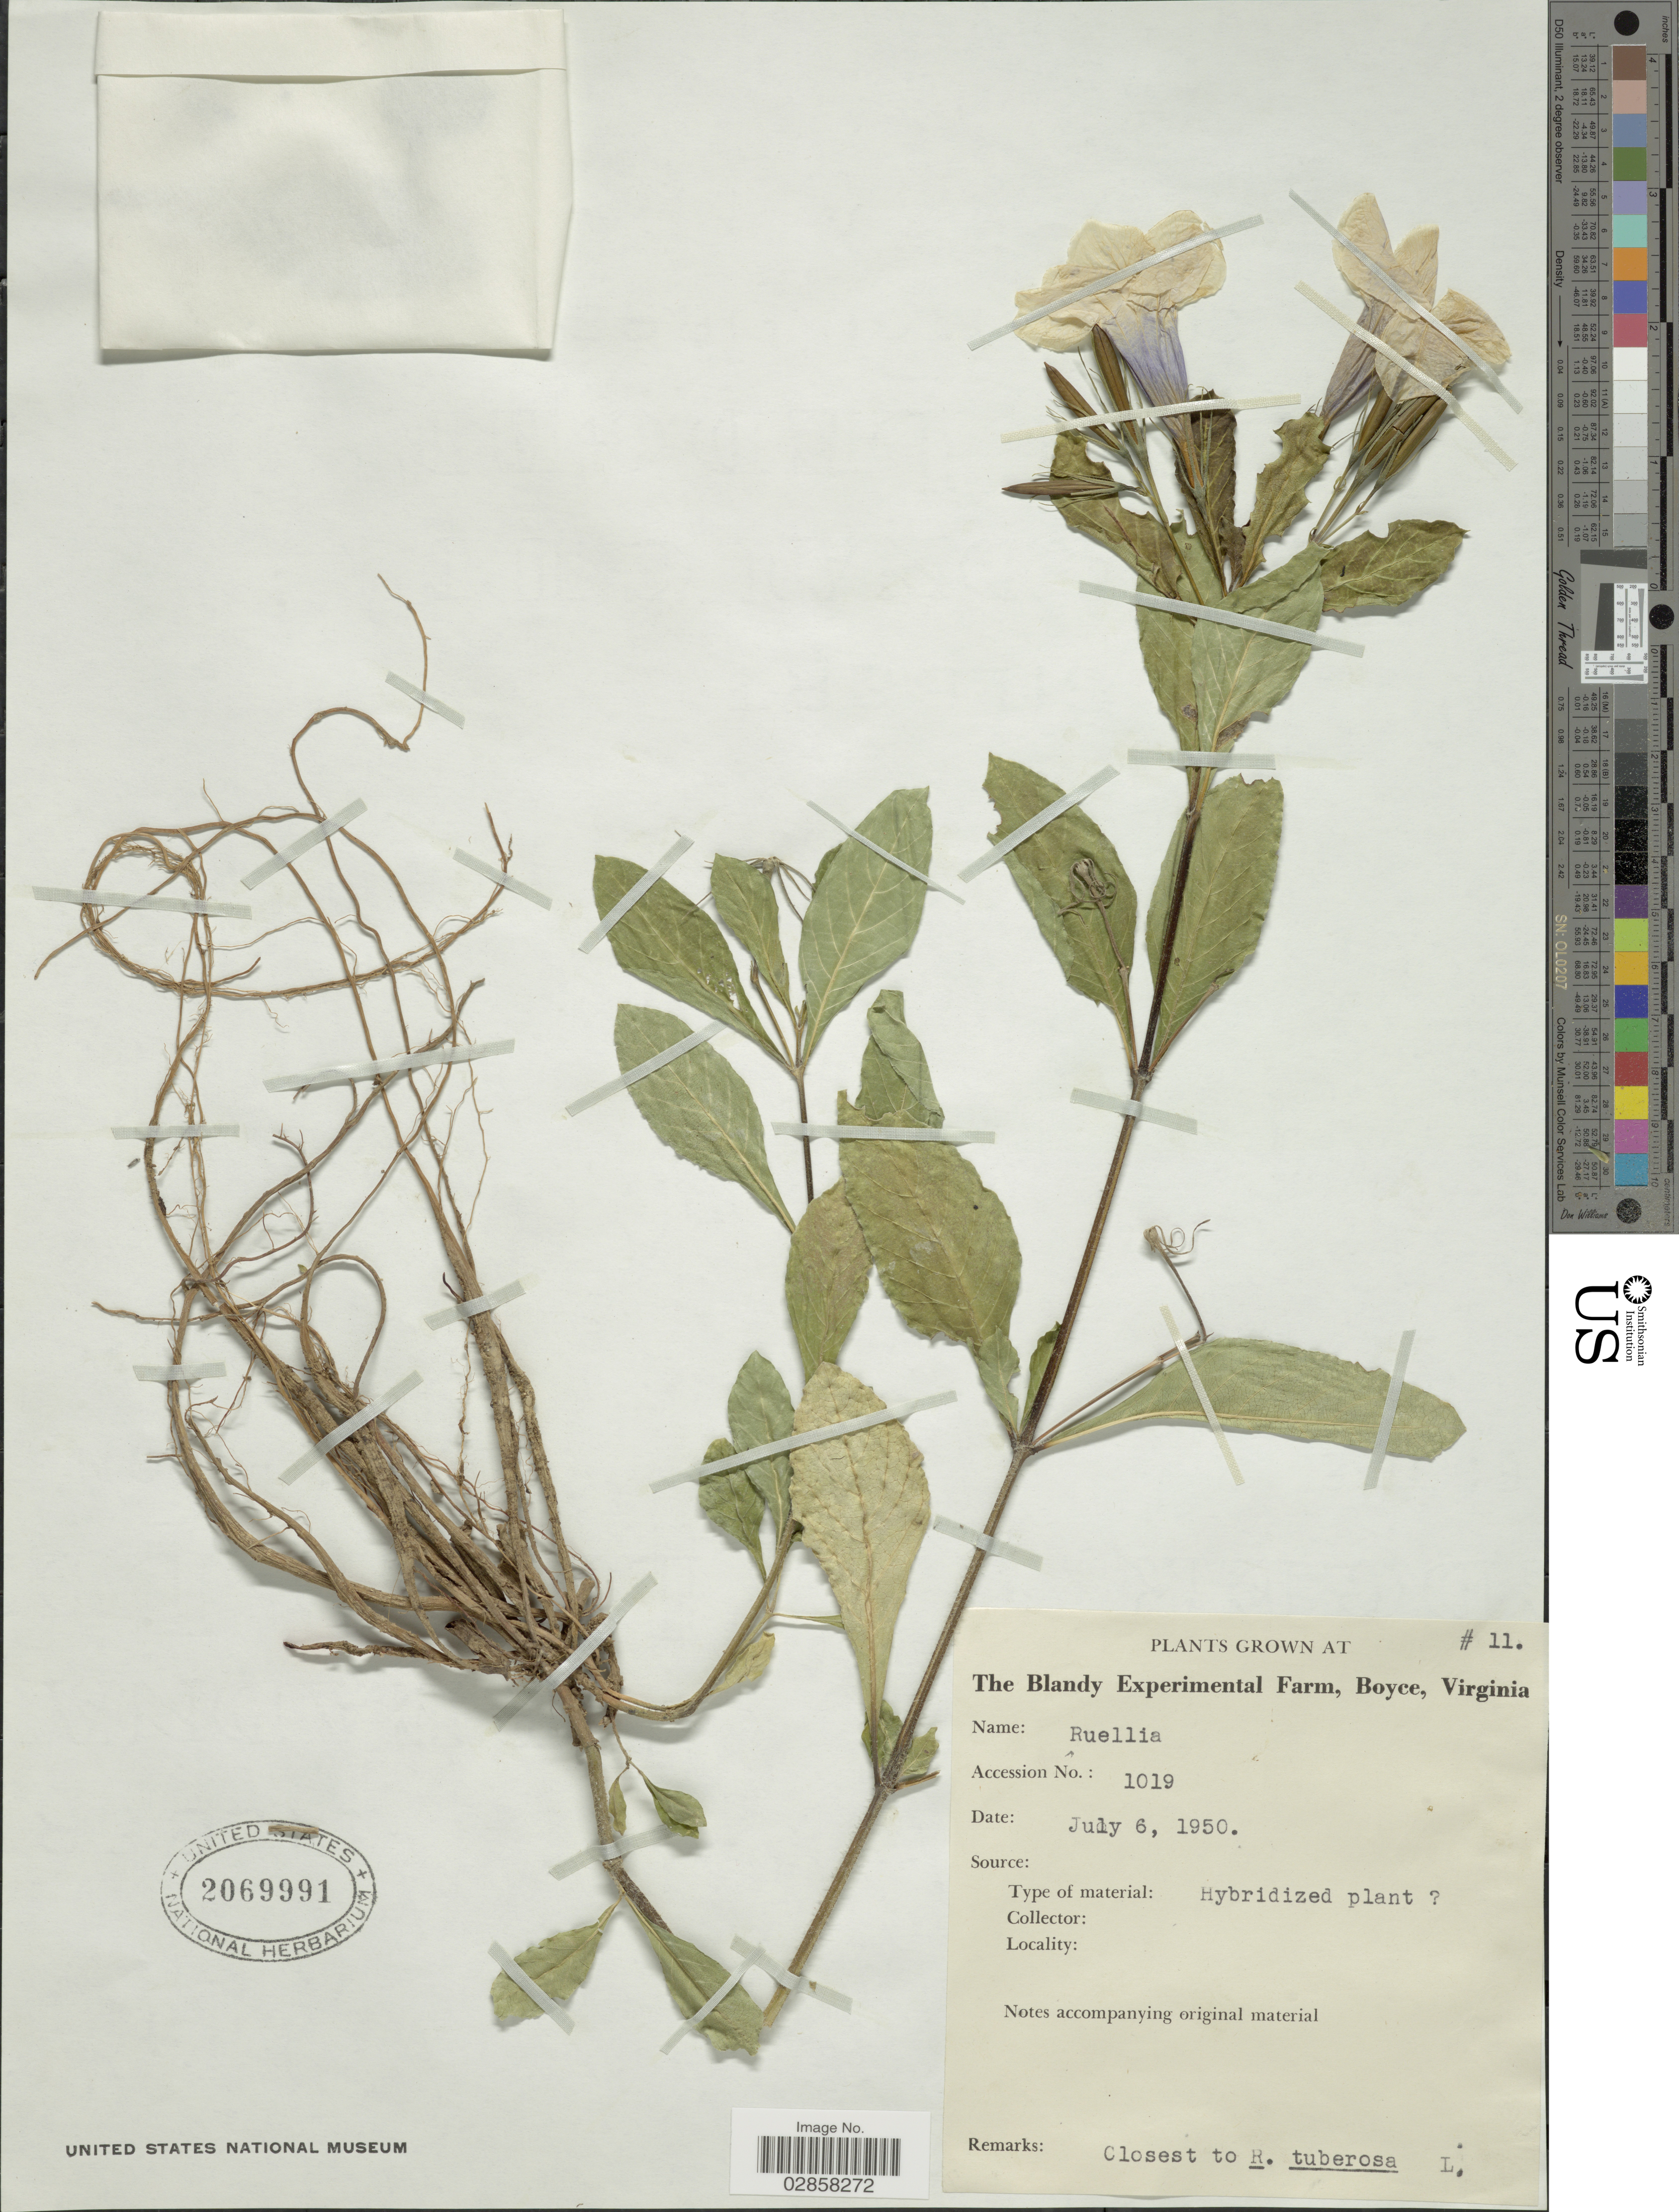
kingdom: Plantae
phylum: Tracheophyta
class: Magnoliopsida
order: Lamiales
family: Acanthaceae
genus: Ruellia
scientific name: Ruellia tuberosa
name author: L.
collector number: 11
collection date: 1950-07-06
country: United States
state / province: Virginia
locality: The Blandy Experimental Farm, Boyce.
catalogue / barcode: US 2069991